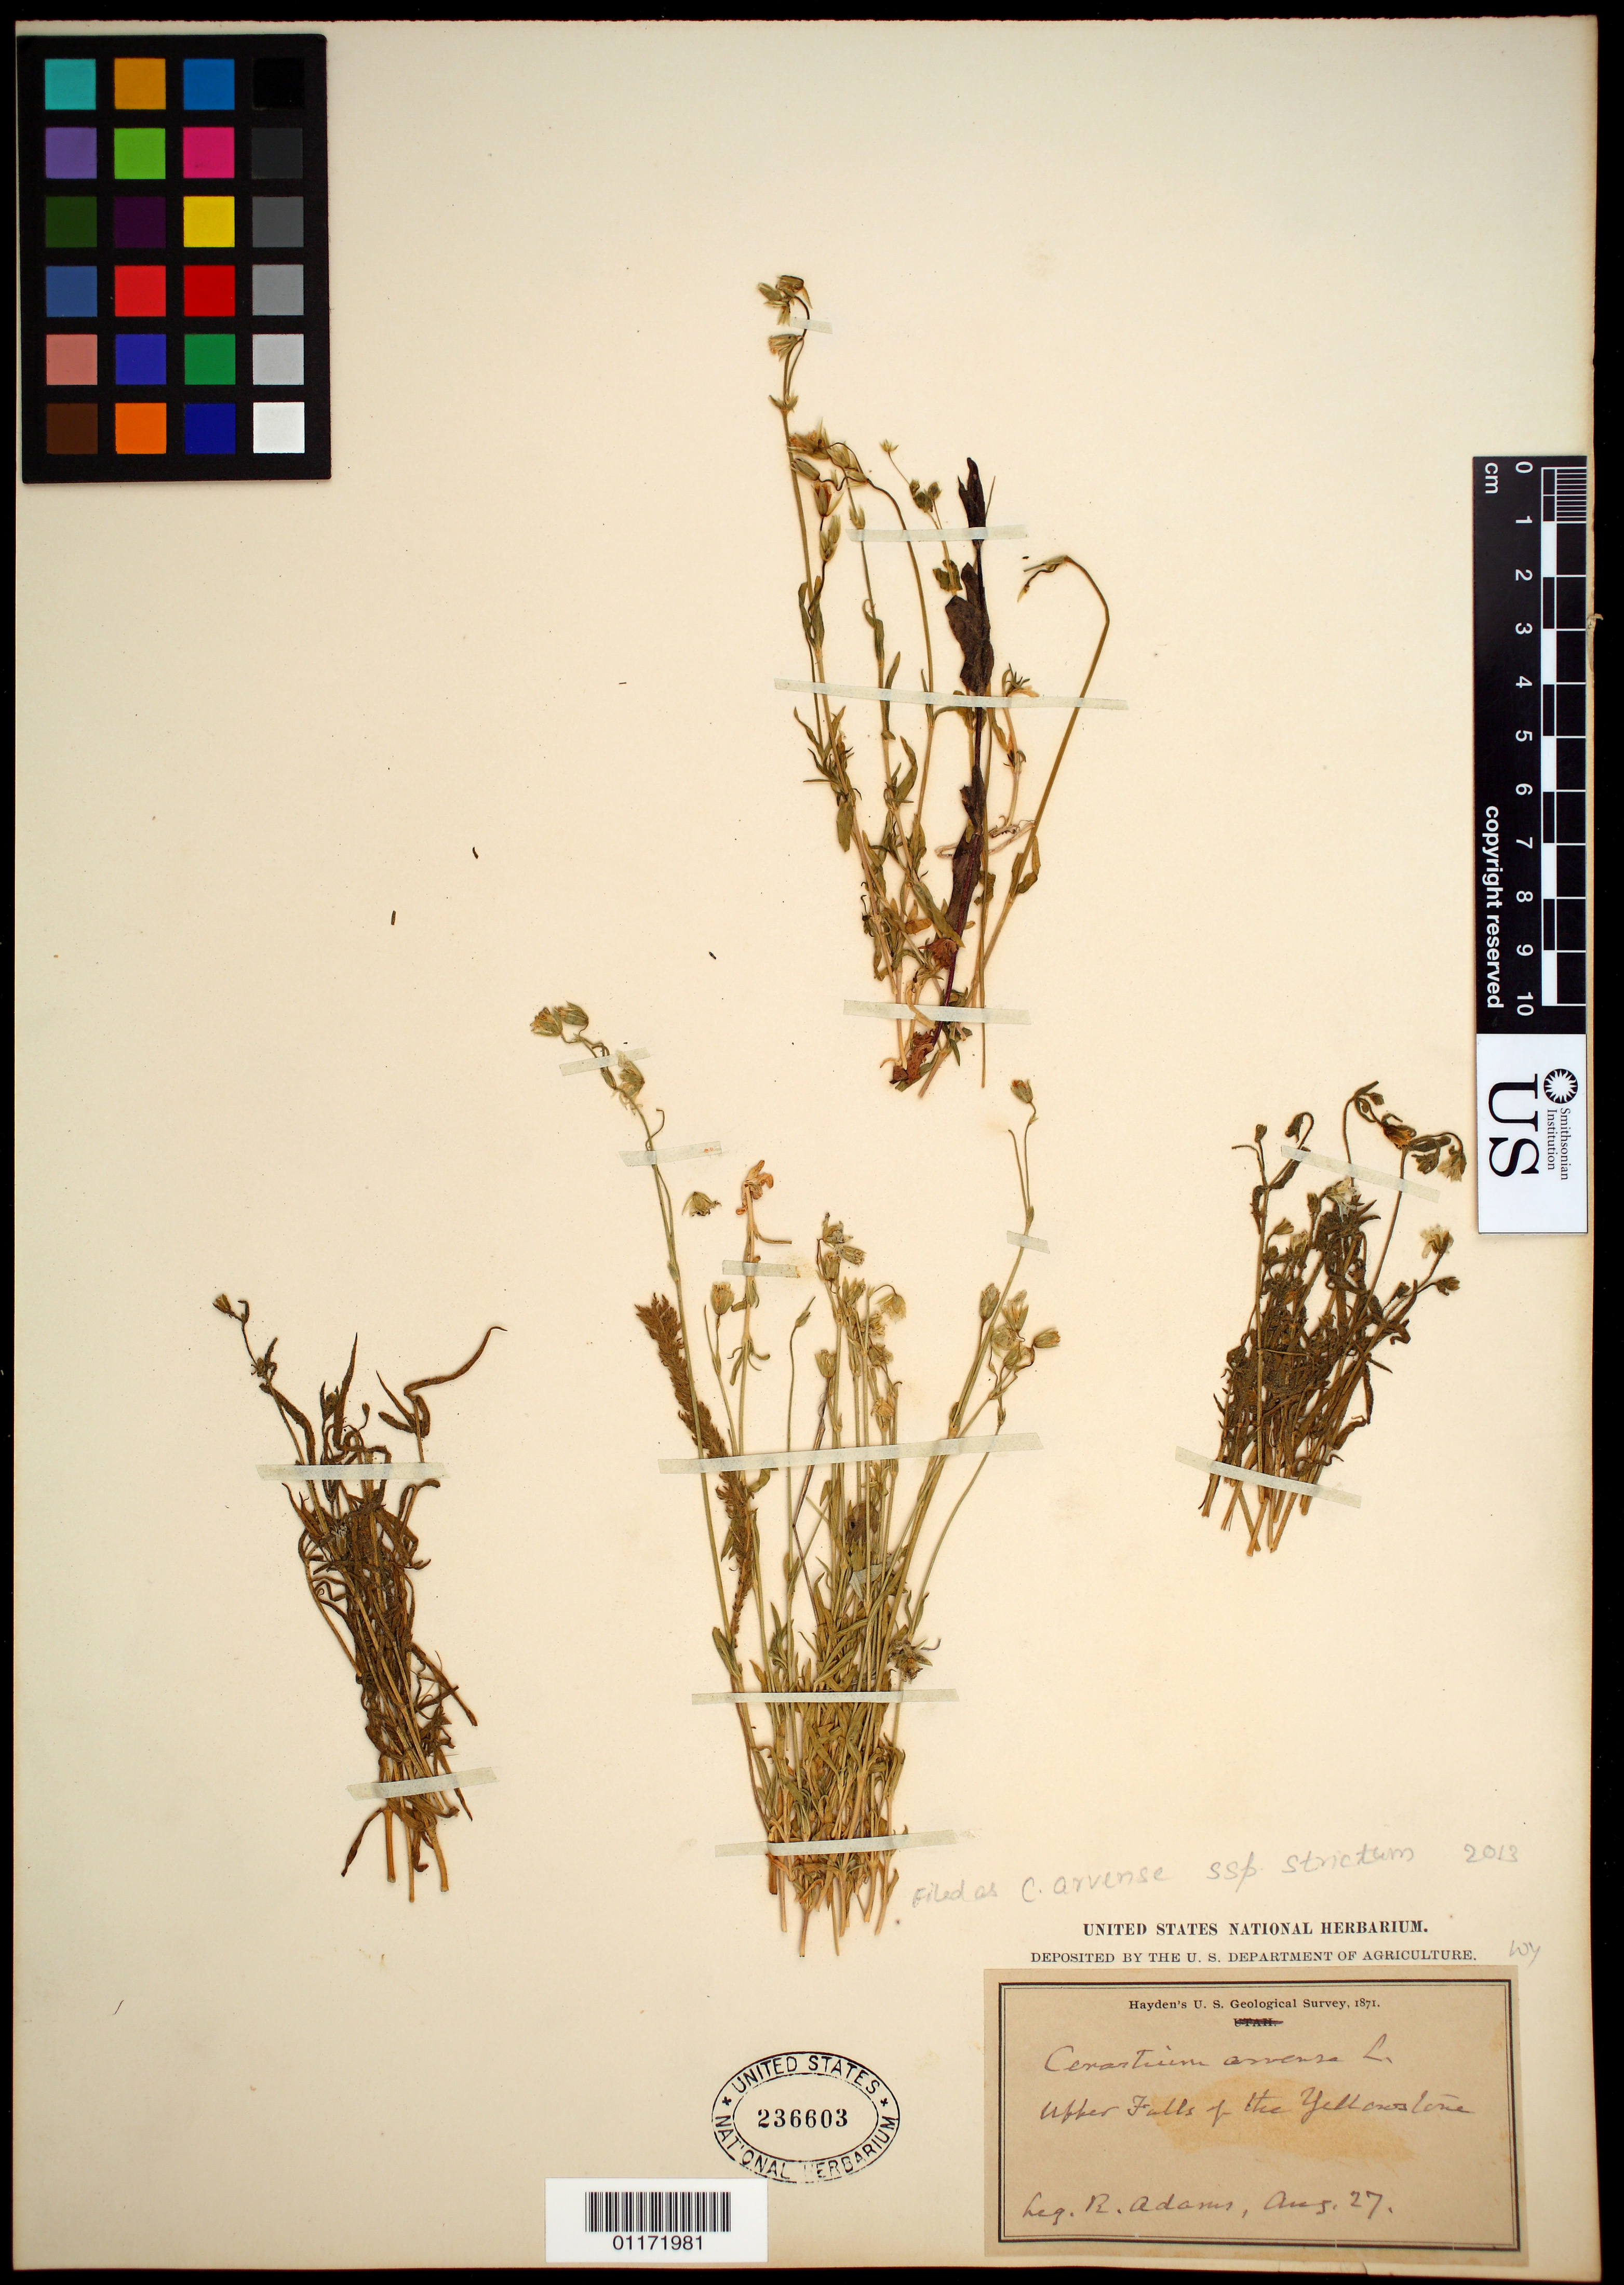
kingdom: Plantae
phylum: Tracheophyta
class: Magnoliopsida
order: Caryophyllales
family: Caryophyllaceae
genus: Cerastium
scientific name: Cerastium arvense subsp. strictum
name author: (L.) Ugborogho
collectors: R. Adams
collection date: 1871-08-27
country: United States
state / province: Montana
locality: Upper Falls of Yellowstone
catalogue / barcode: US 236603